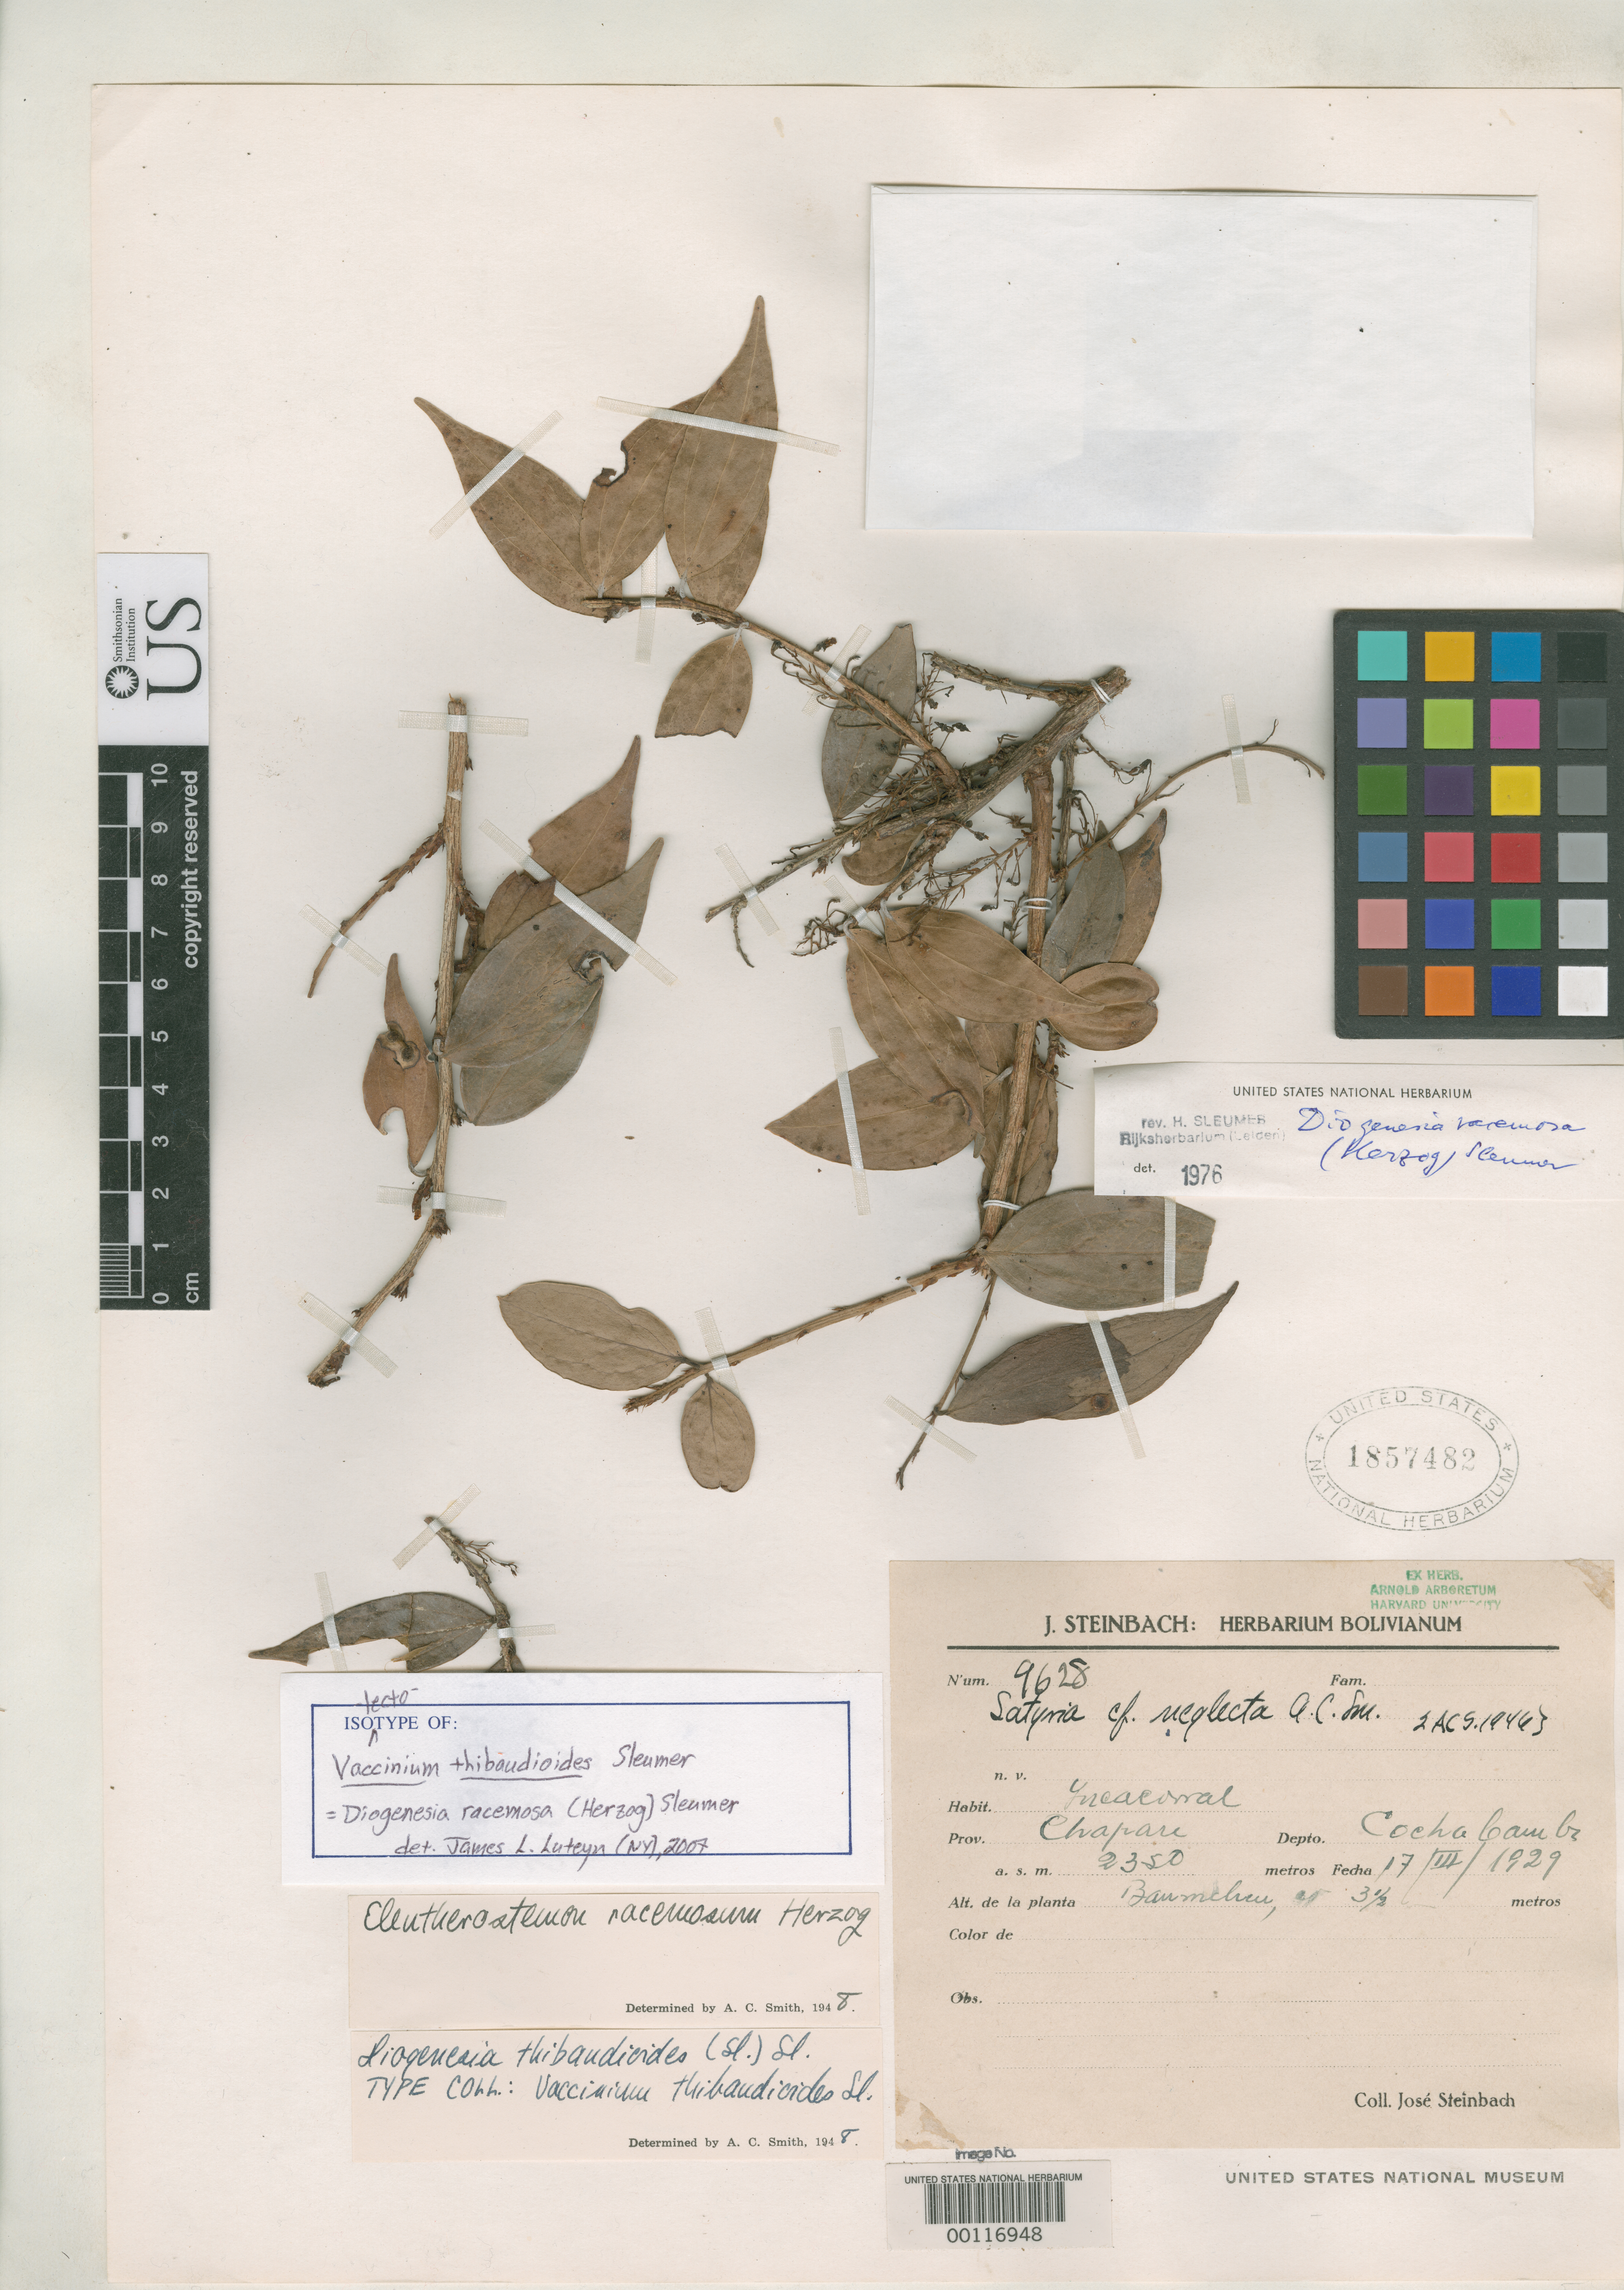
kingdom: Plantae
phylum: Tracheophyta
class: Magnoliopsida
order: Ericales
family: Ericaceae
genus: Vaccinium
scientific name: Vaccinium thibaudioides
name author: Sleumer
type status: Isotype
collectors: J. Steinbach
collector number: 9628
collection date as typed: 17 Mar 1929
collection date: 1929-03-17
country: Bolivia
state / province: Cochabamba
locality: Chapari.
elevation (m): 2350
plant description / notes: Annotated as isolectotype by J.L. Luteyn (2007), lectotypification apparently ined.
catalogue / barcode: US 1857482